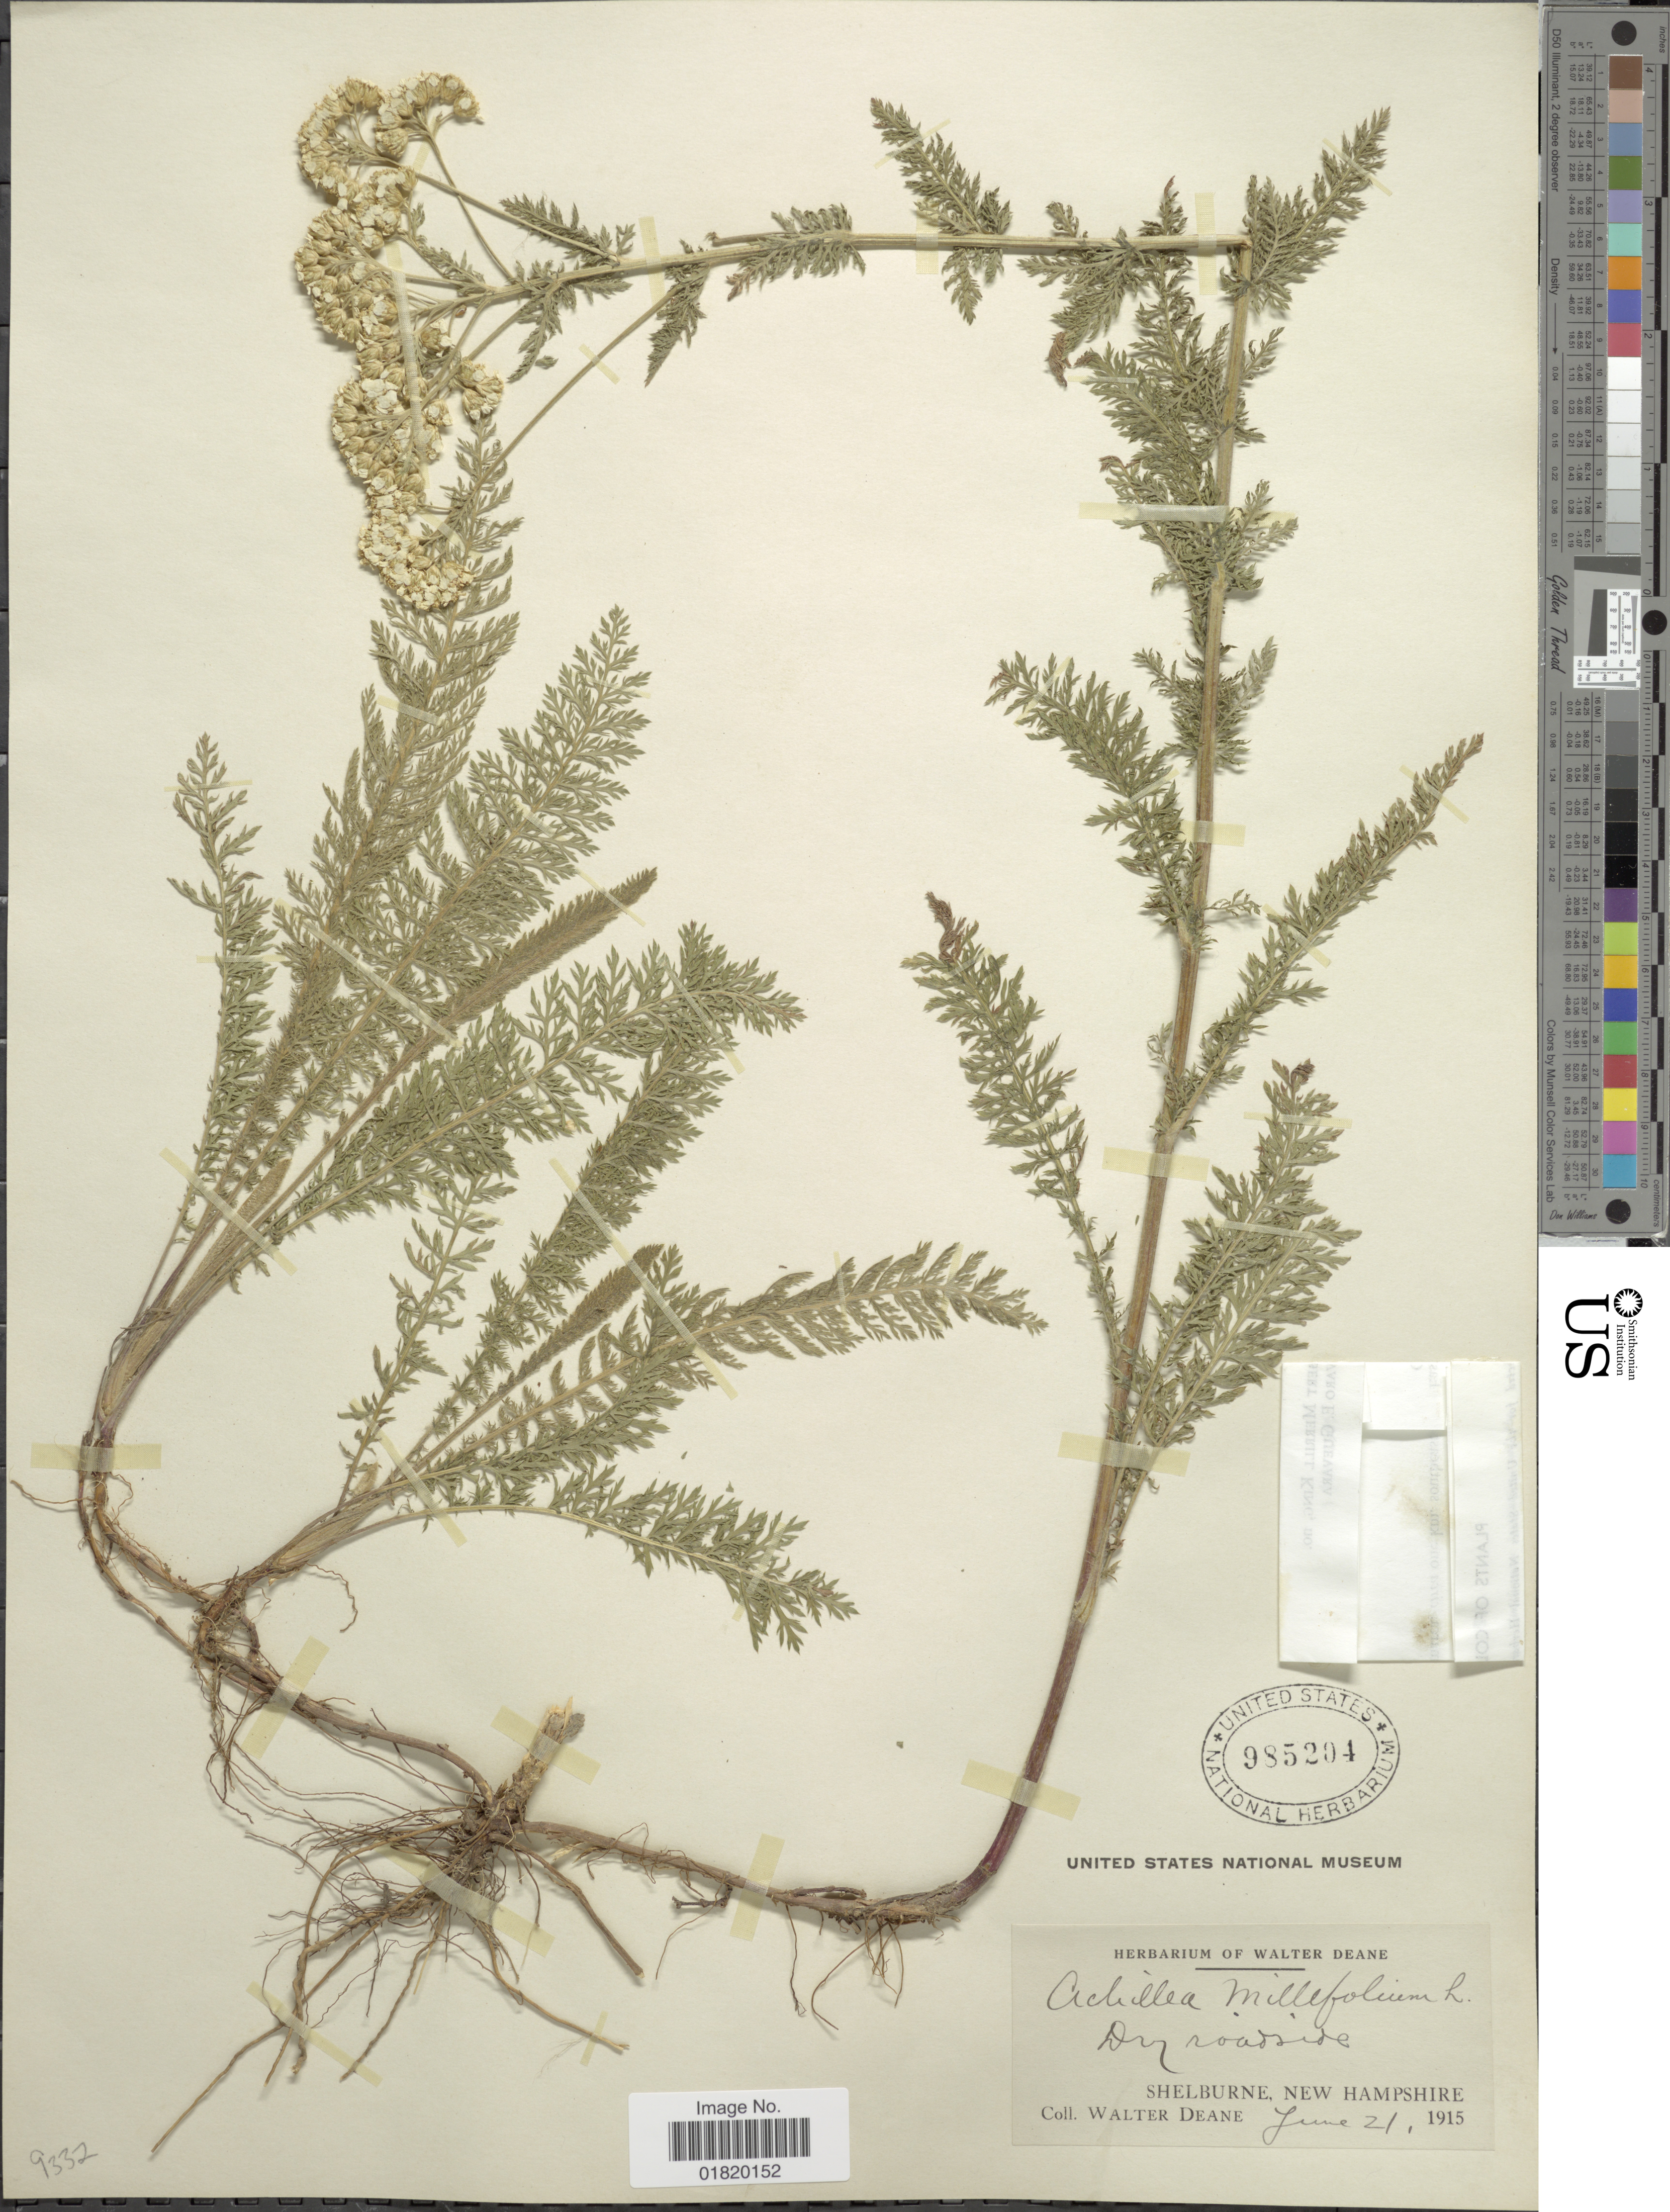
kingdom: Plantae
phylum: Tracheophyta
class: Magnoliopsida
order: Asterales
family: Asteraceae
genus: Achillea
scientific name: Achillea millefolium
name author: L.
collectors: W. Deane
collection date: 1915-06-21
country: United States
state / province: New Hampshire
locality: Shelburne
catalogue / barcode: US 985204